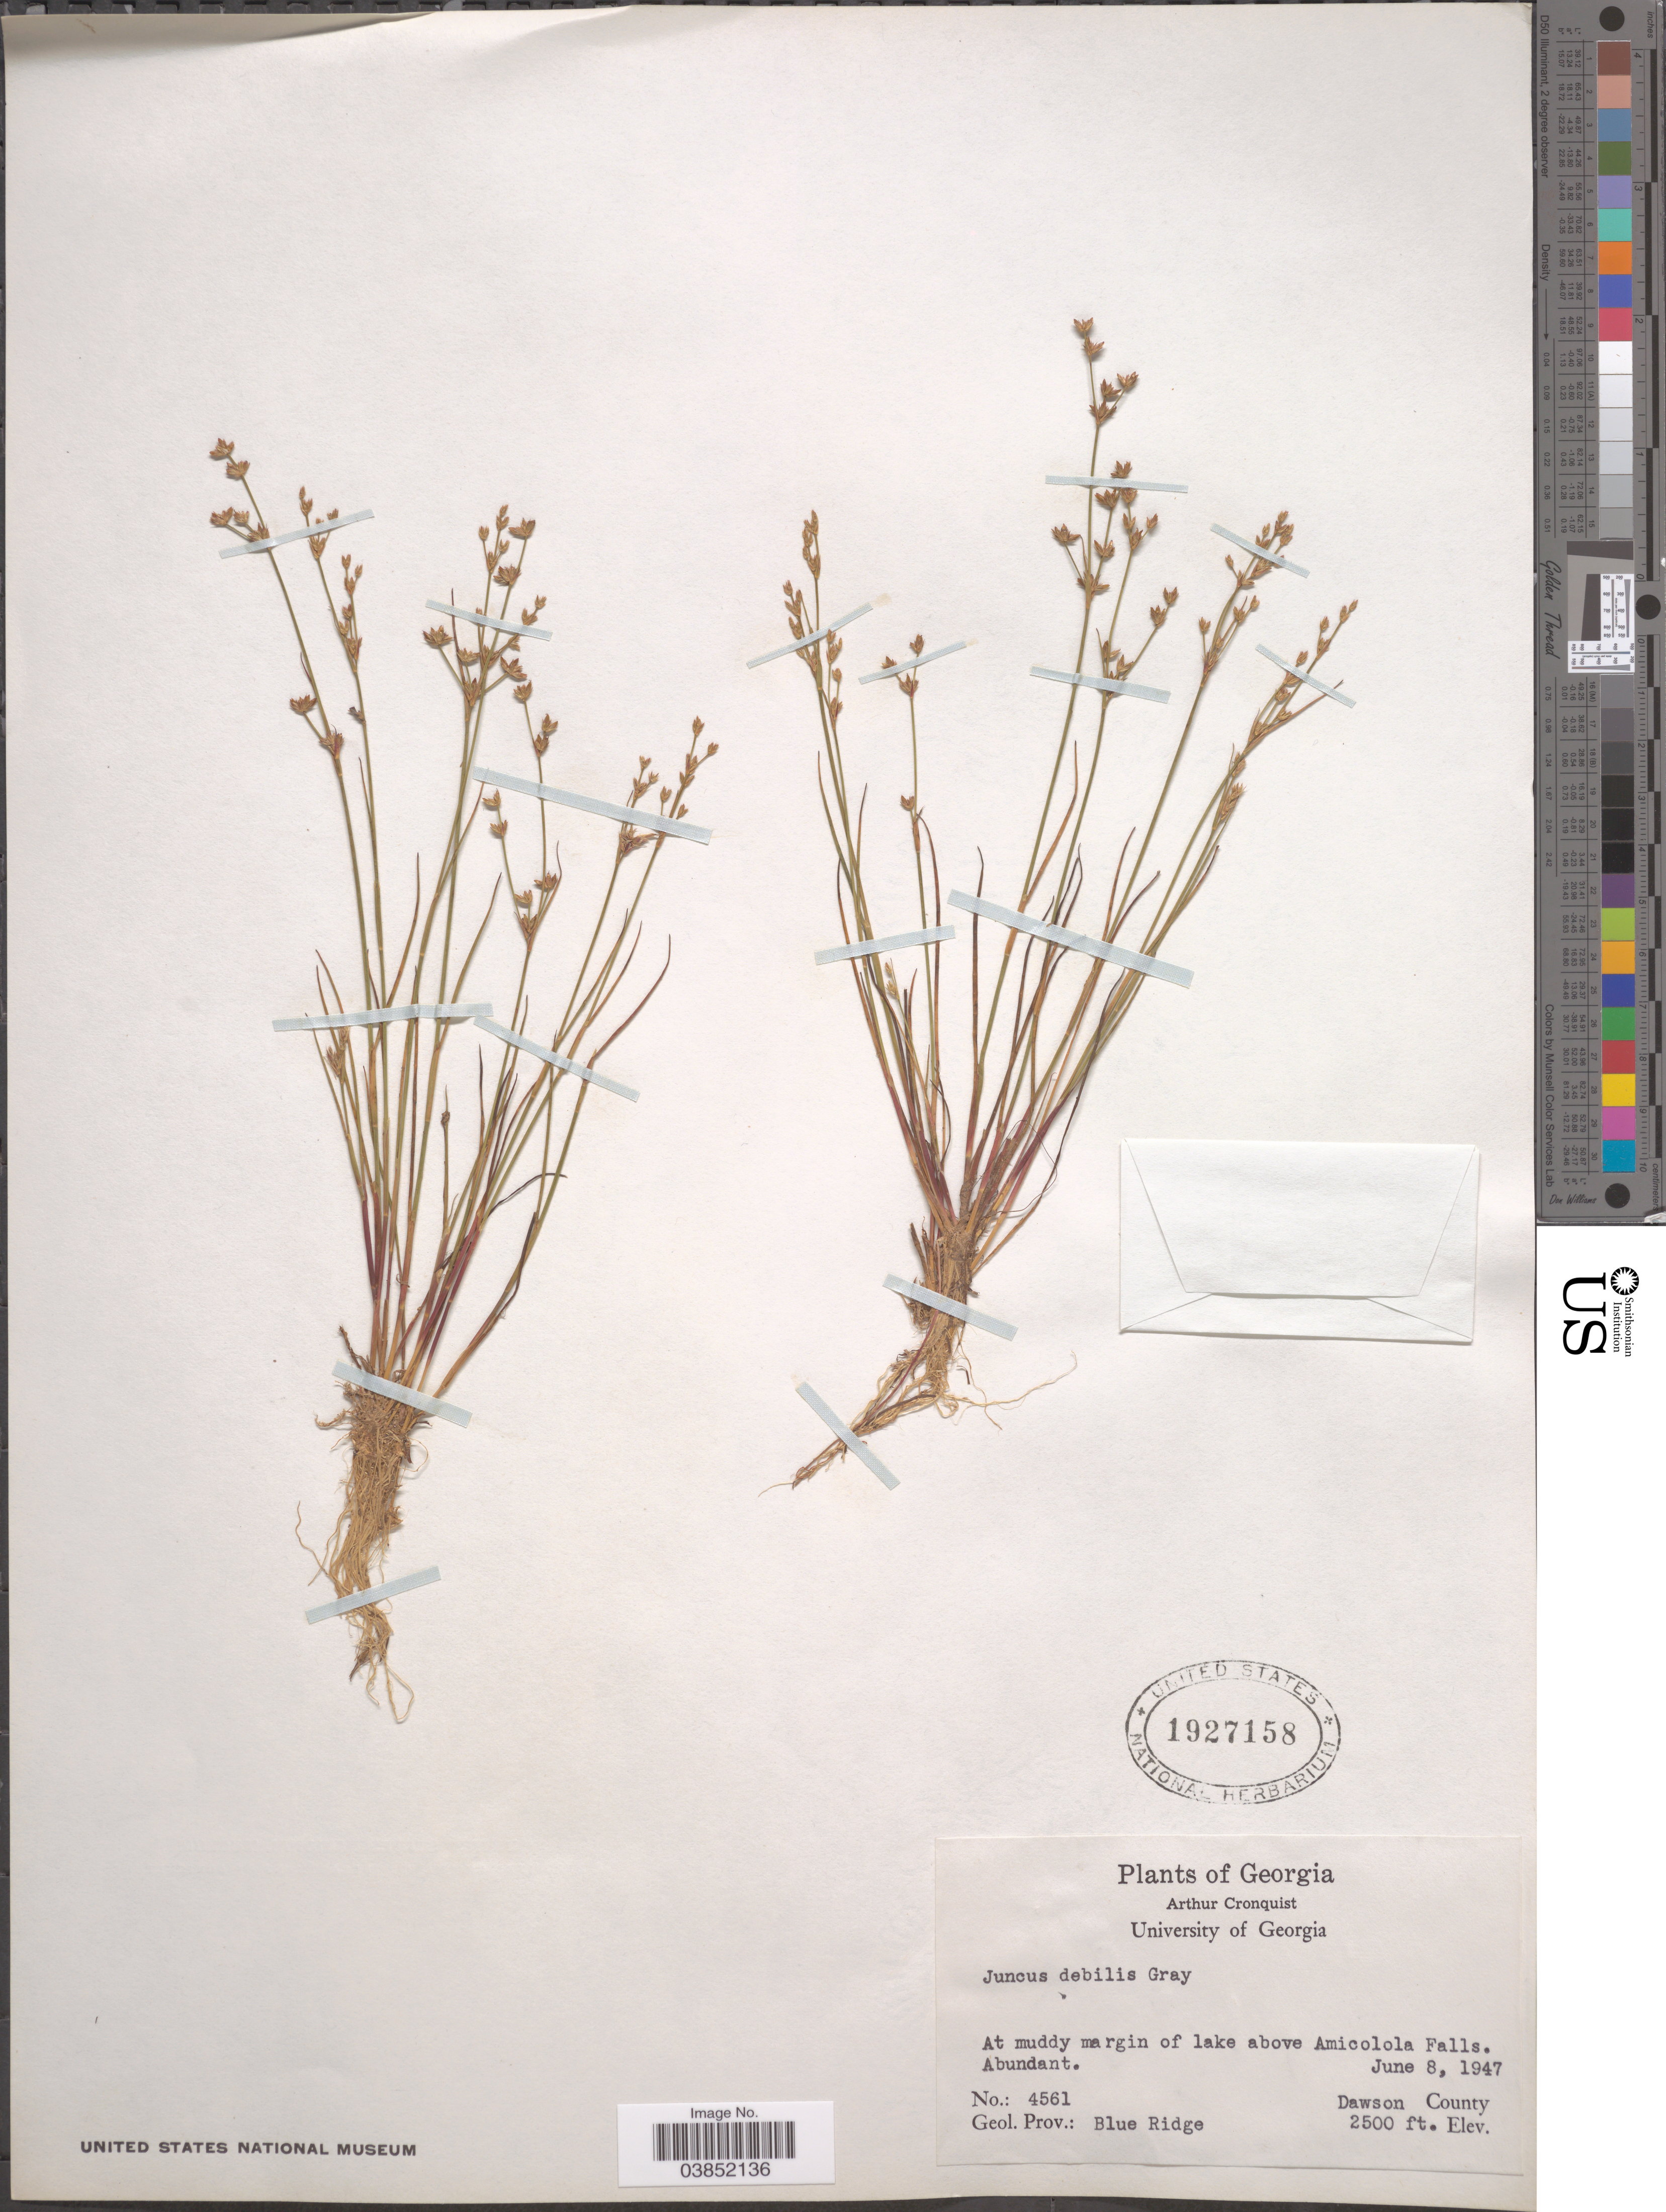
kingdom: Plantae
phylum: Tracheophyta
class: Liliopsida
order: Poales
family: Juncaceae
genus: Juncus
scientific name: Juncus debilis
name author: A. Gray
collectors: A. J. Cronquist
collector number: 4561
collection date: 1947-06-08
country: United States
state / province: Georgia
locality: At muddy margin of lake above Amicolola Falls. Dawson County. Geol. Prov.: Blue Ridge.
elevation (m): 762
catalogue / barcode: US 1927158